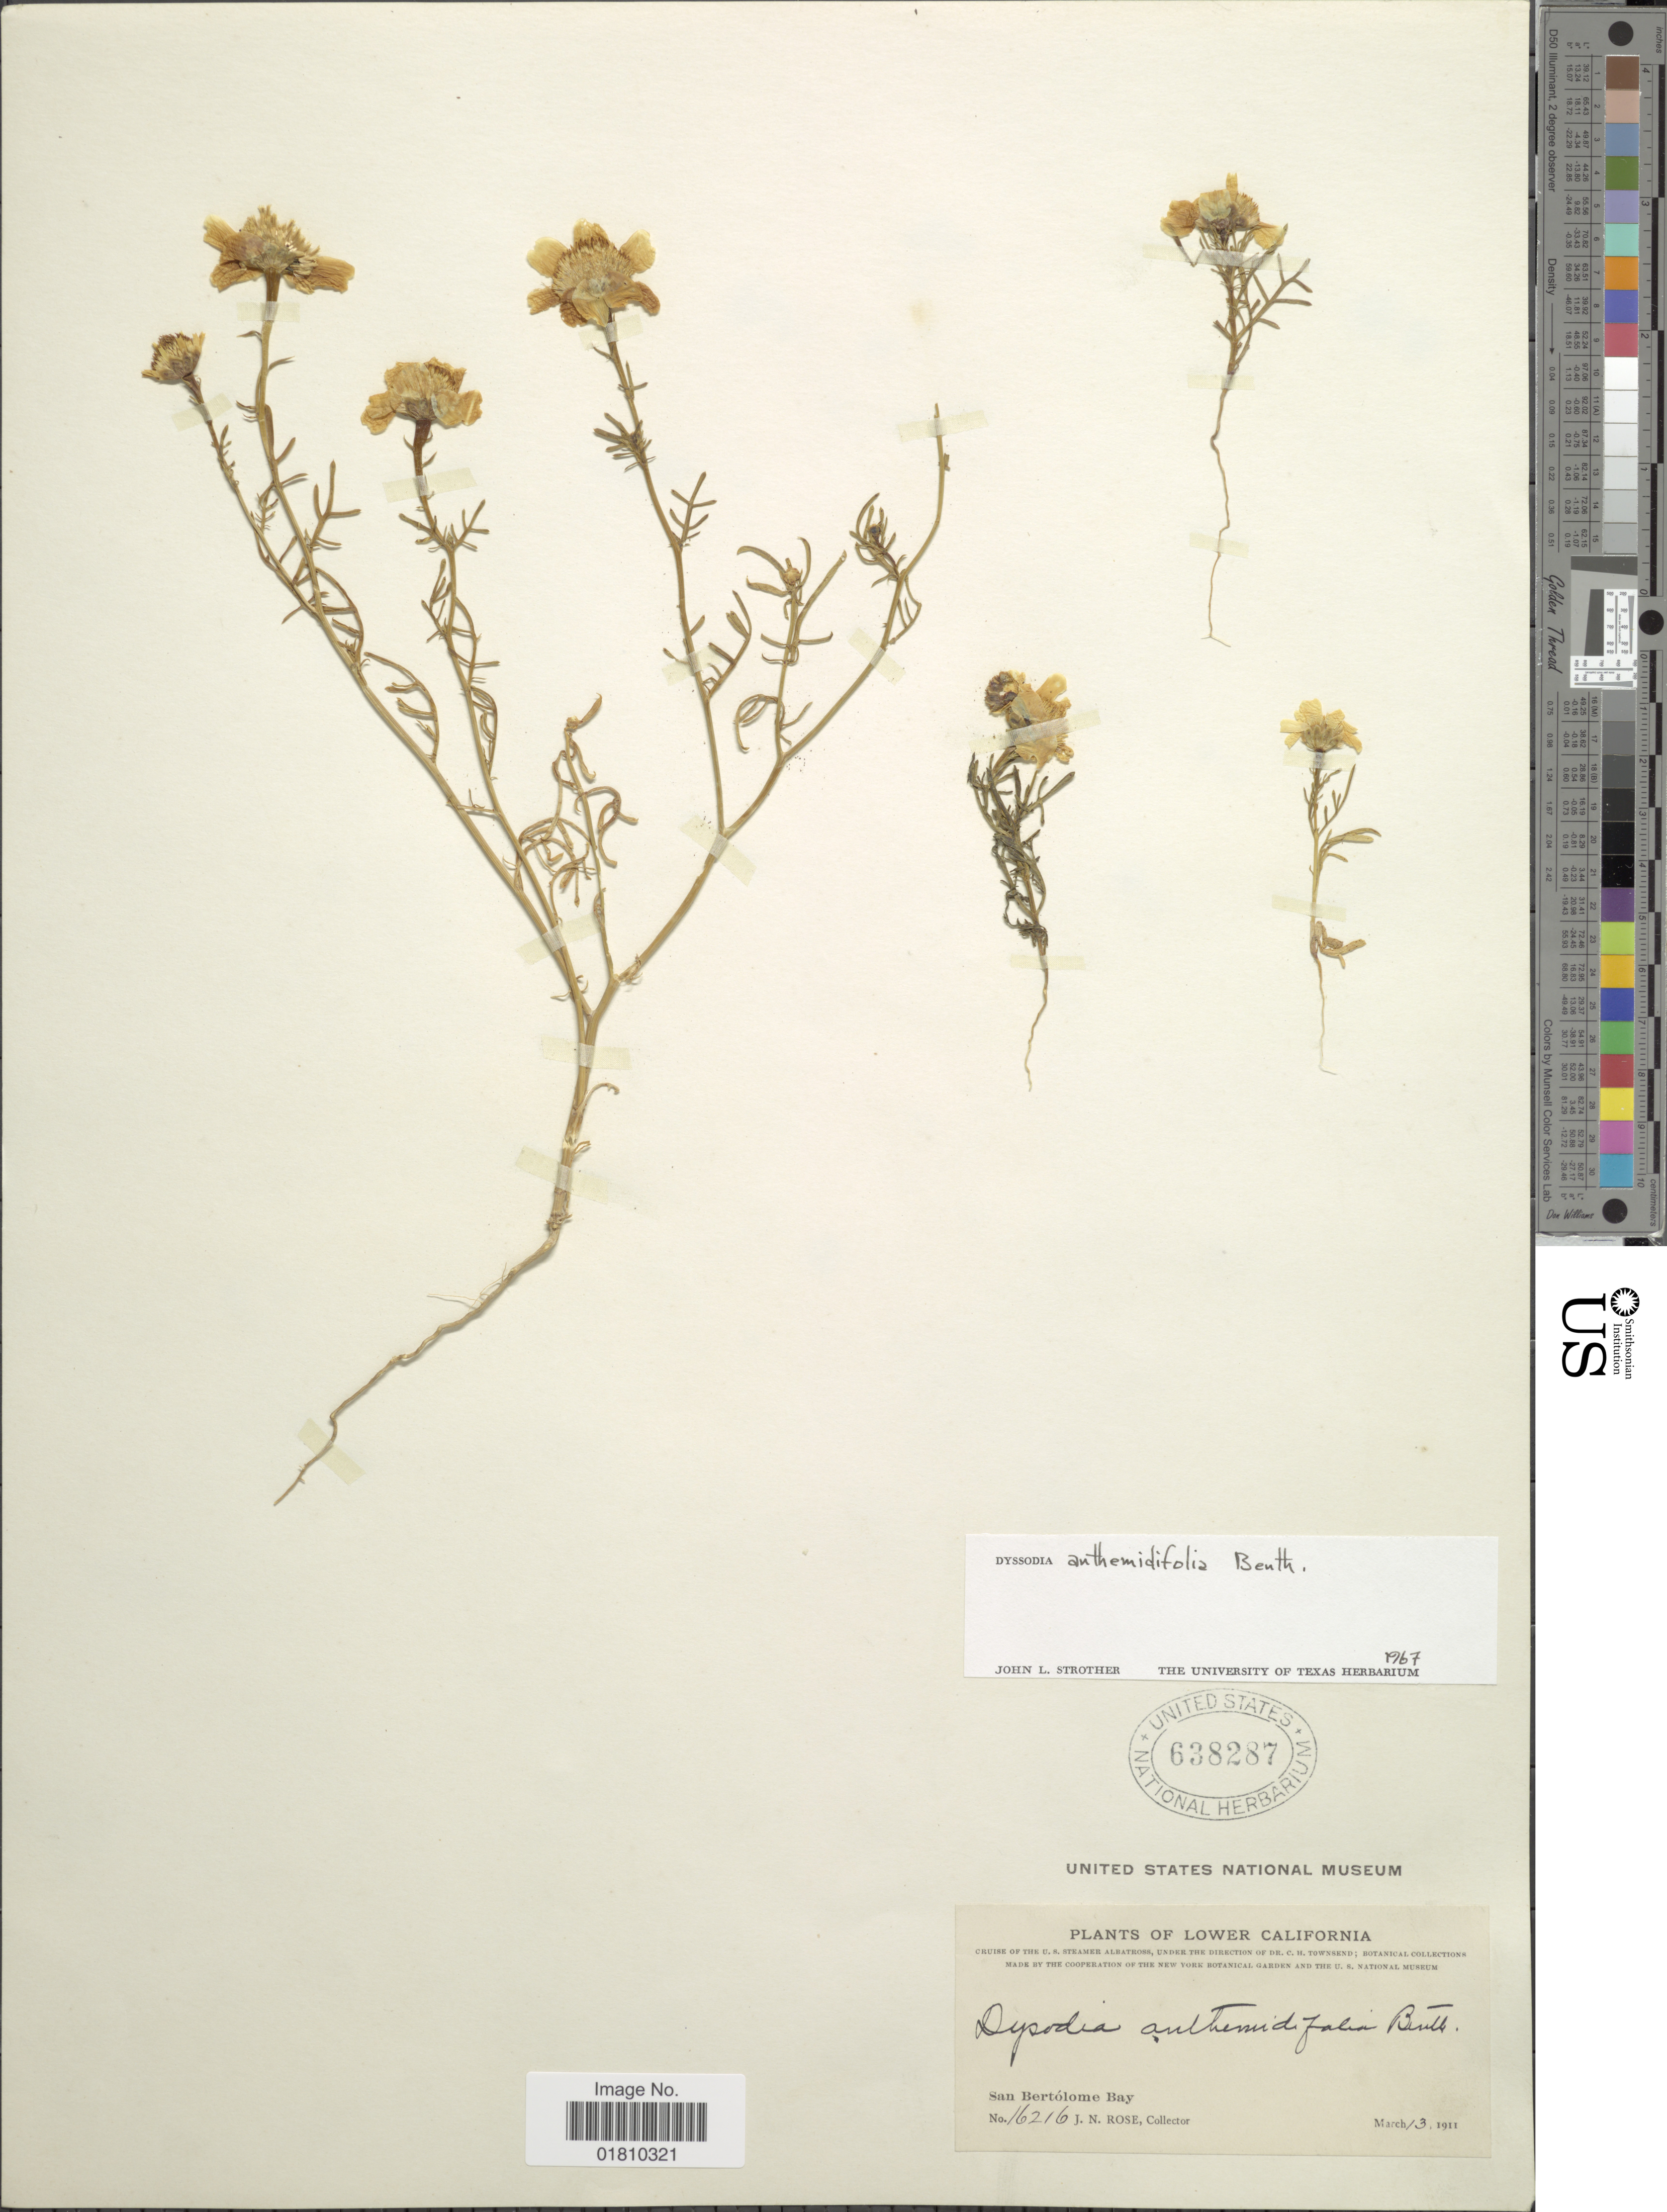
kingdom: Plantae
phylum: Tracheophyta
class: Magnoliopsida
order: Asterales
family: Asteraceae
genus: Boeberastrum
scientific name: Boeberastrum anthemidifolium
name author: Rydb.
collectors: J. N. Rose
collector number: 16216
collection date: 1911-03-13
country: Mexico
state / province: Baja California Sur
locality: San Bertólome Bay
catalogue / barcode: US 638287